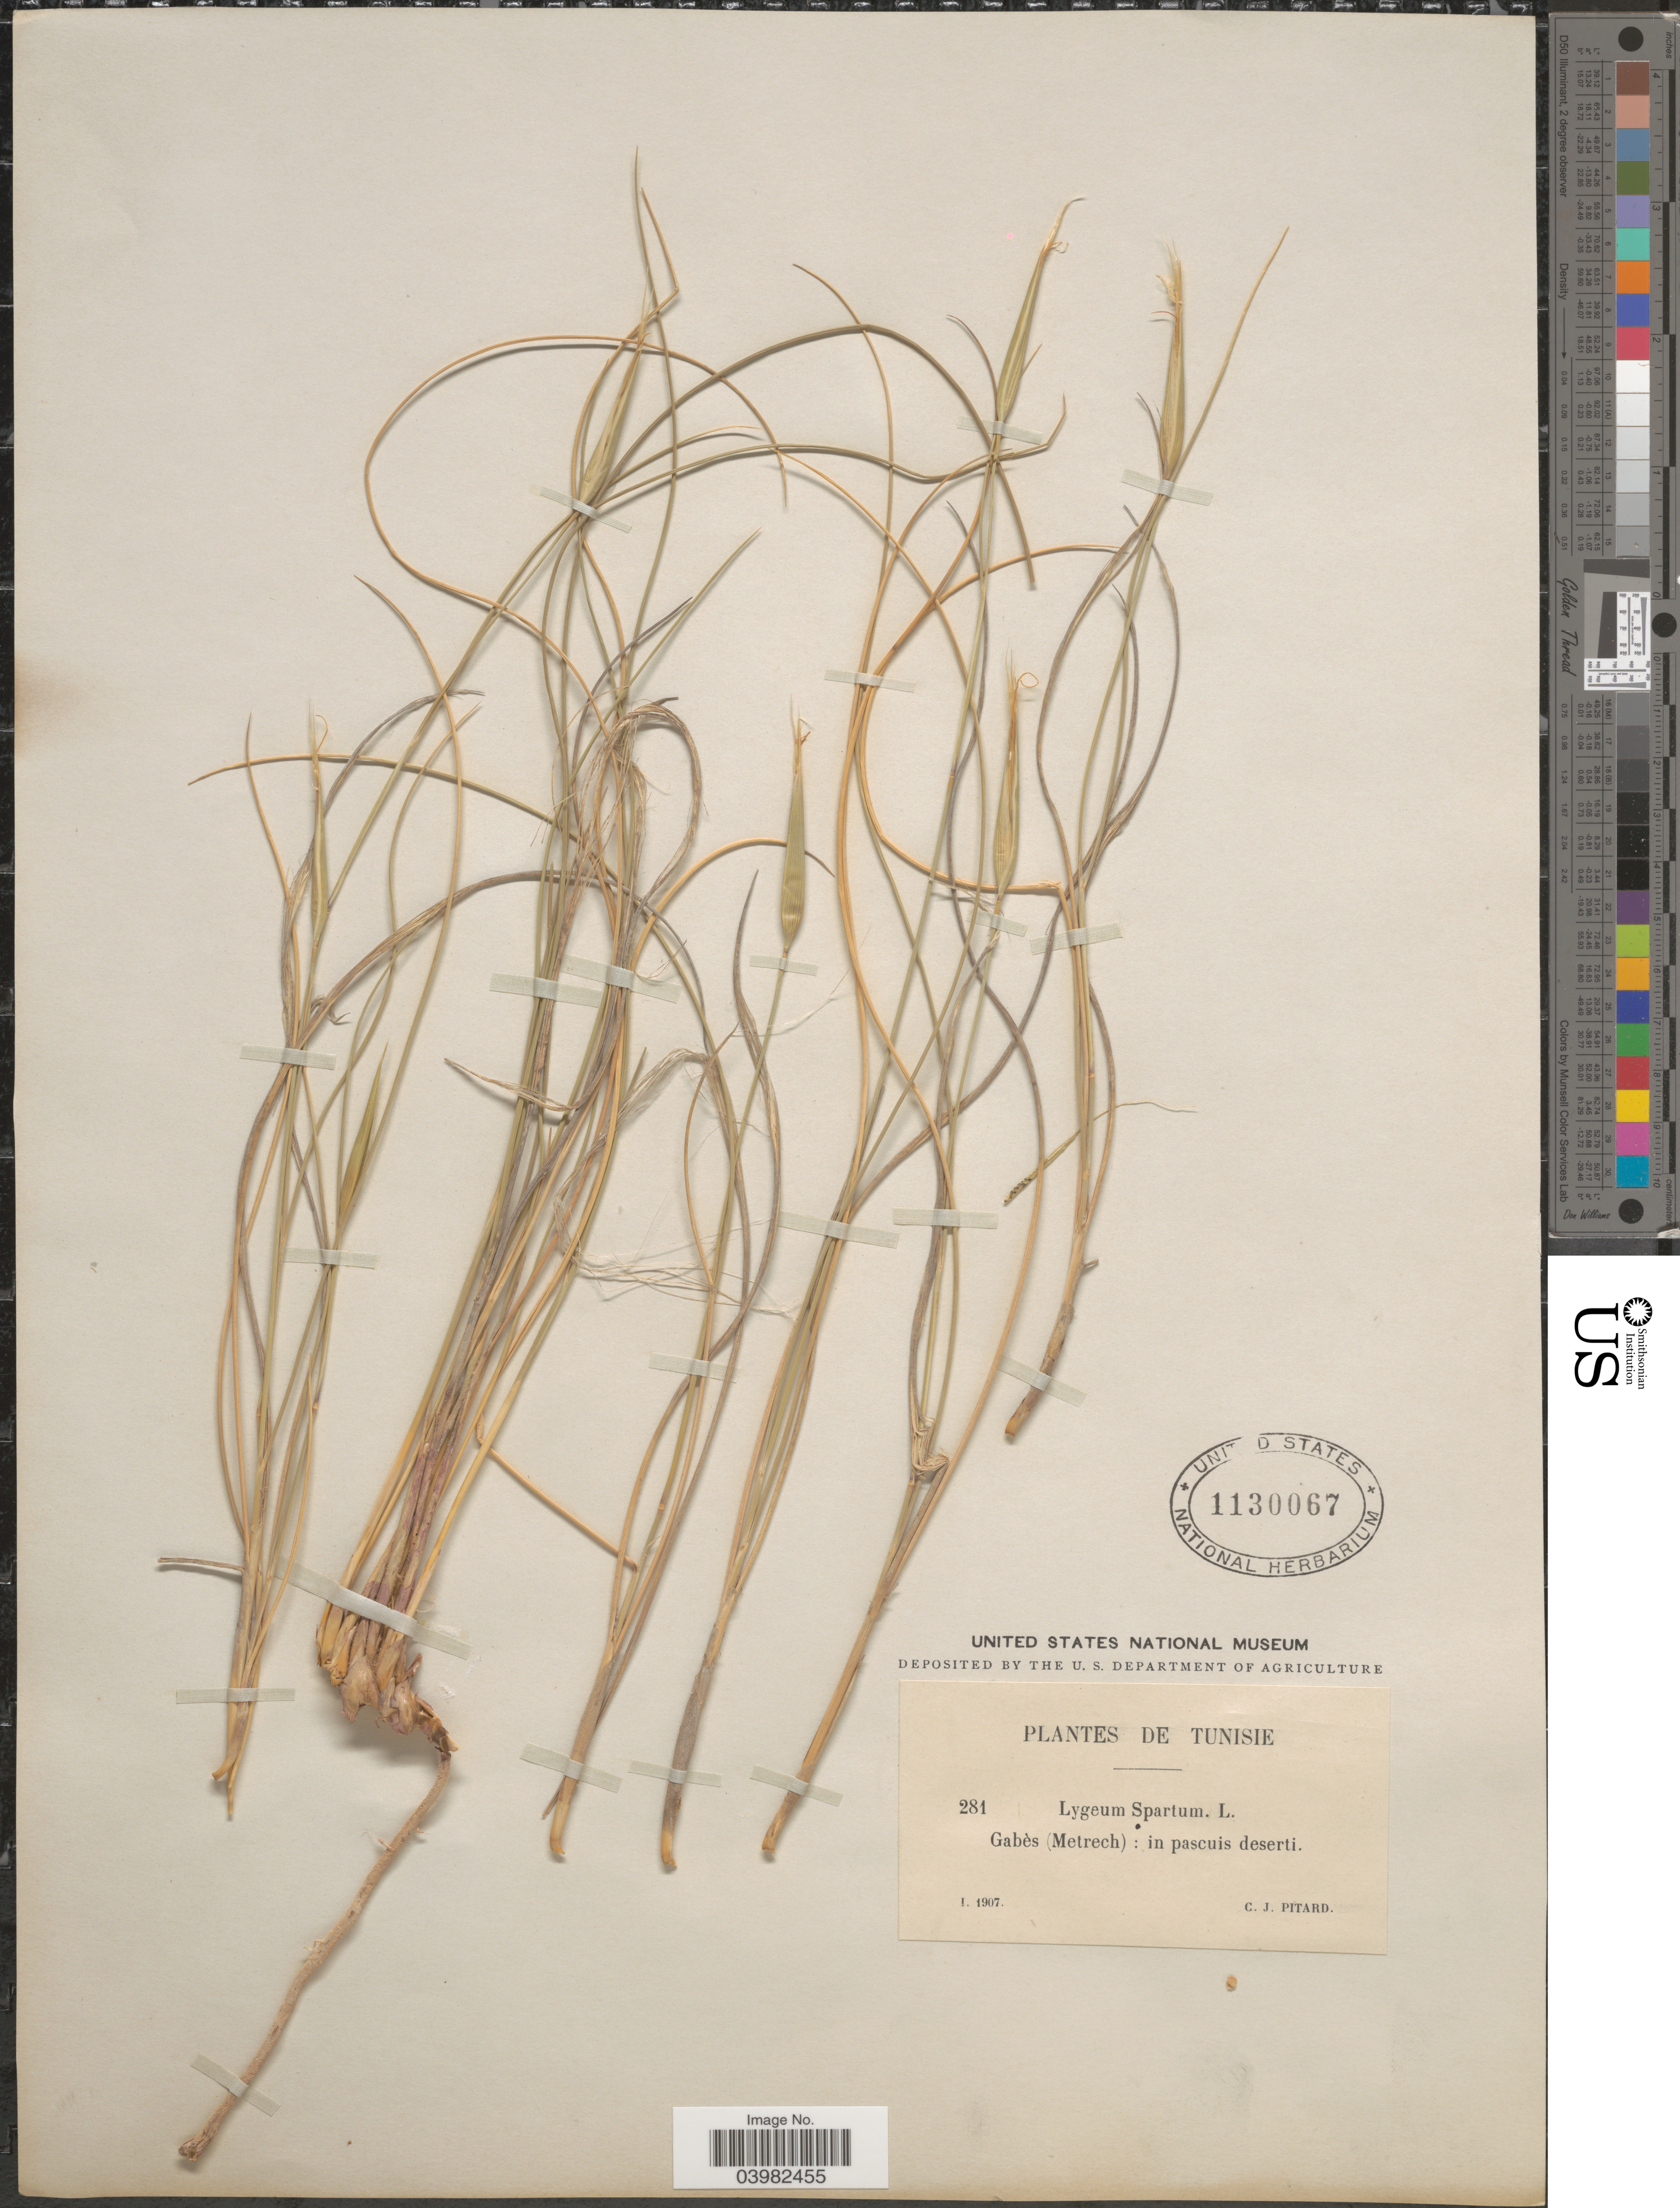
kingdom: Plantae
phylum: Tracheophyta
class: Liliopsida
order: Poales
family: Poaceae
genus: Lygeum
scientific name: Lygeum spartum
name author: L.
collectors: C. Pitard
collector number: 281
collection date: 1907-01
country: Tunisia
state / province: Gabès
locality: (Metrech): in pascuis deserti.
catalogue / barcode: US 1130067